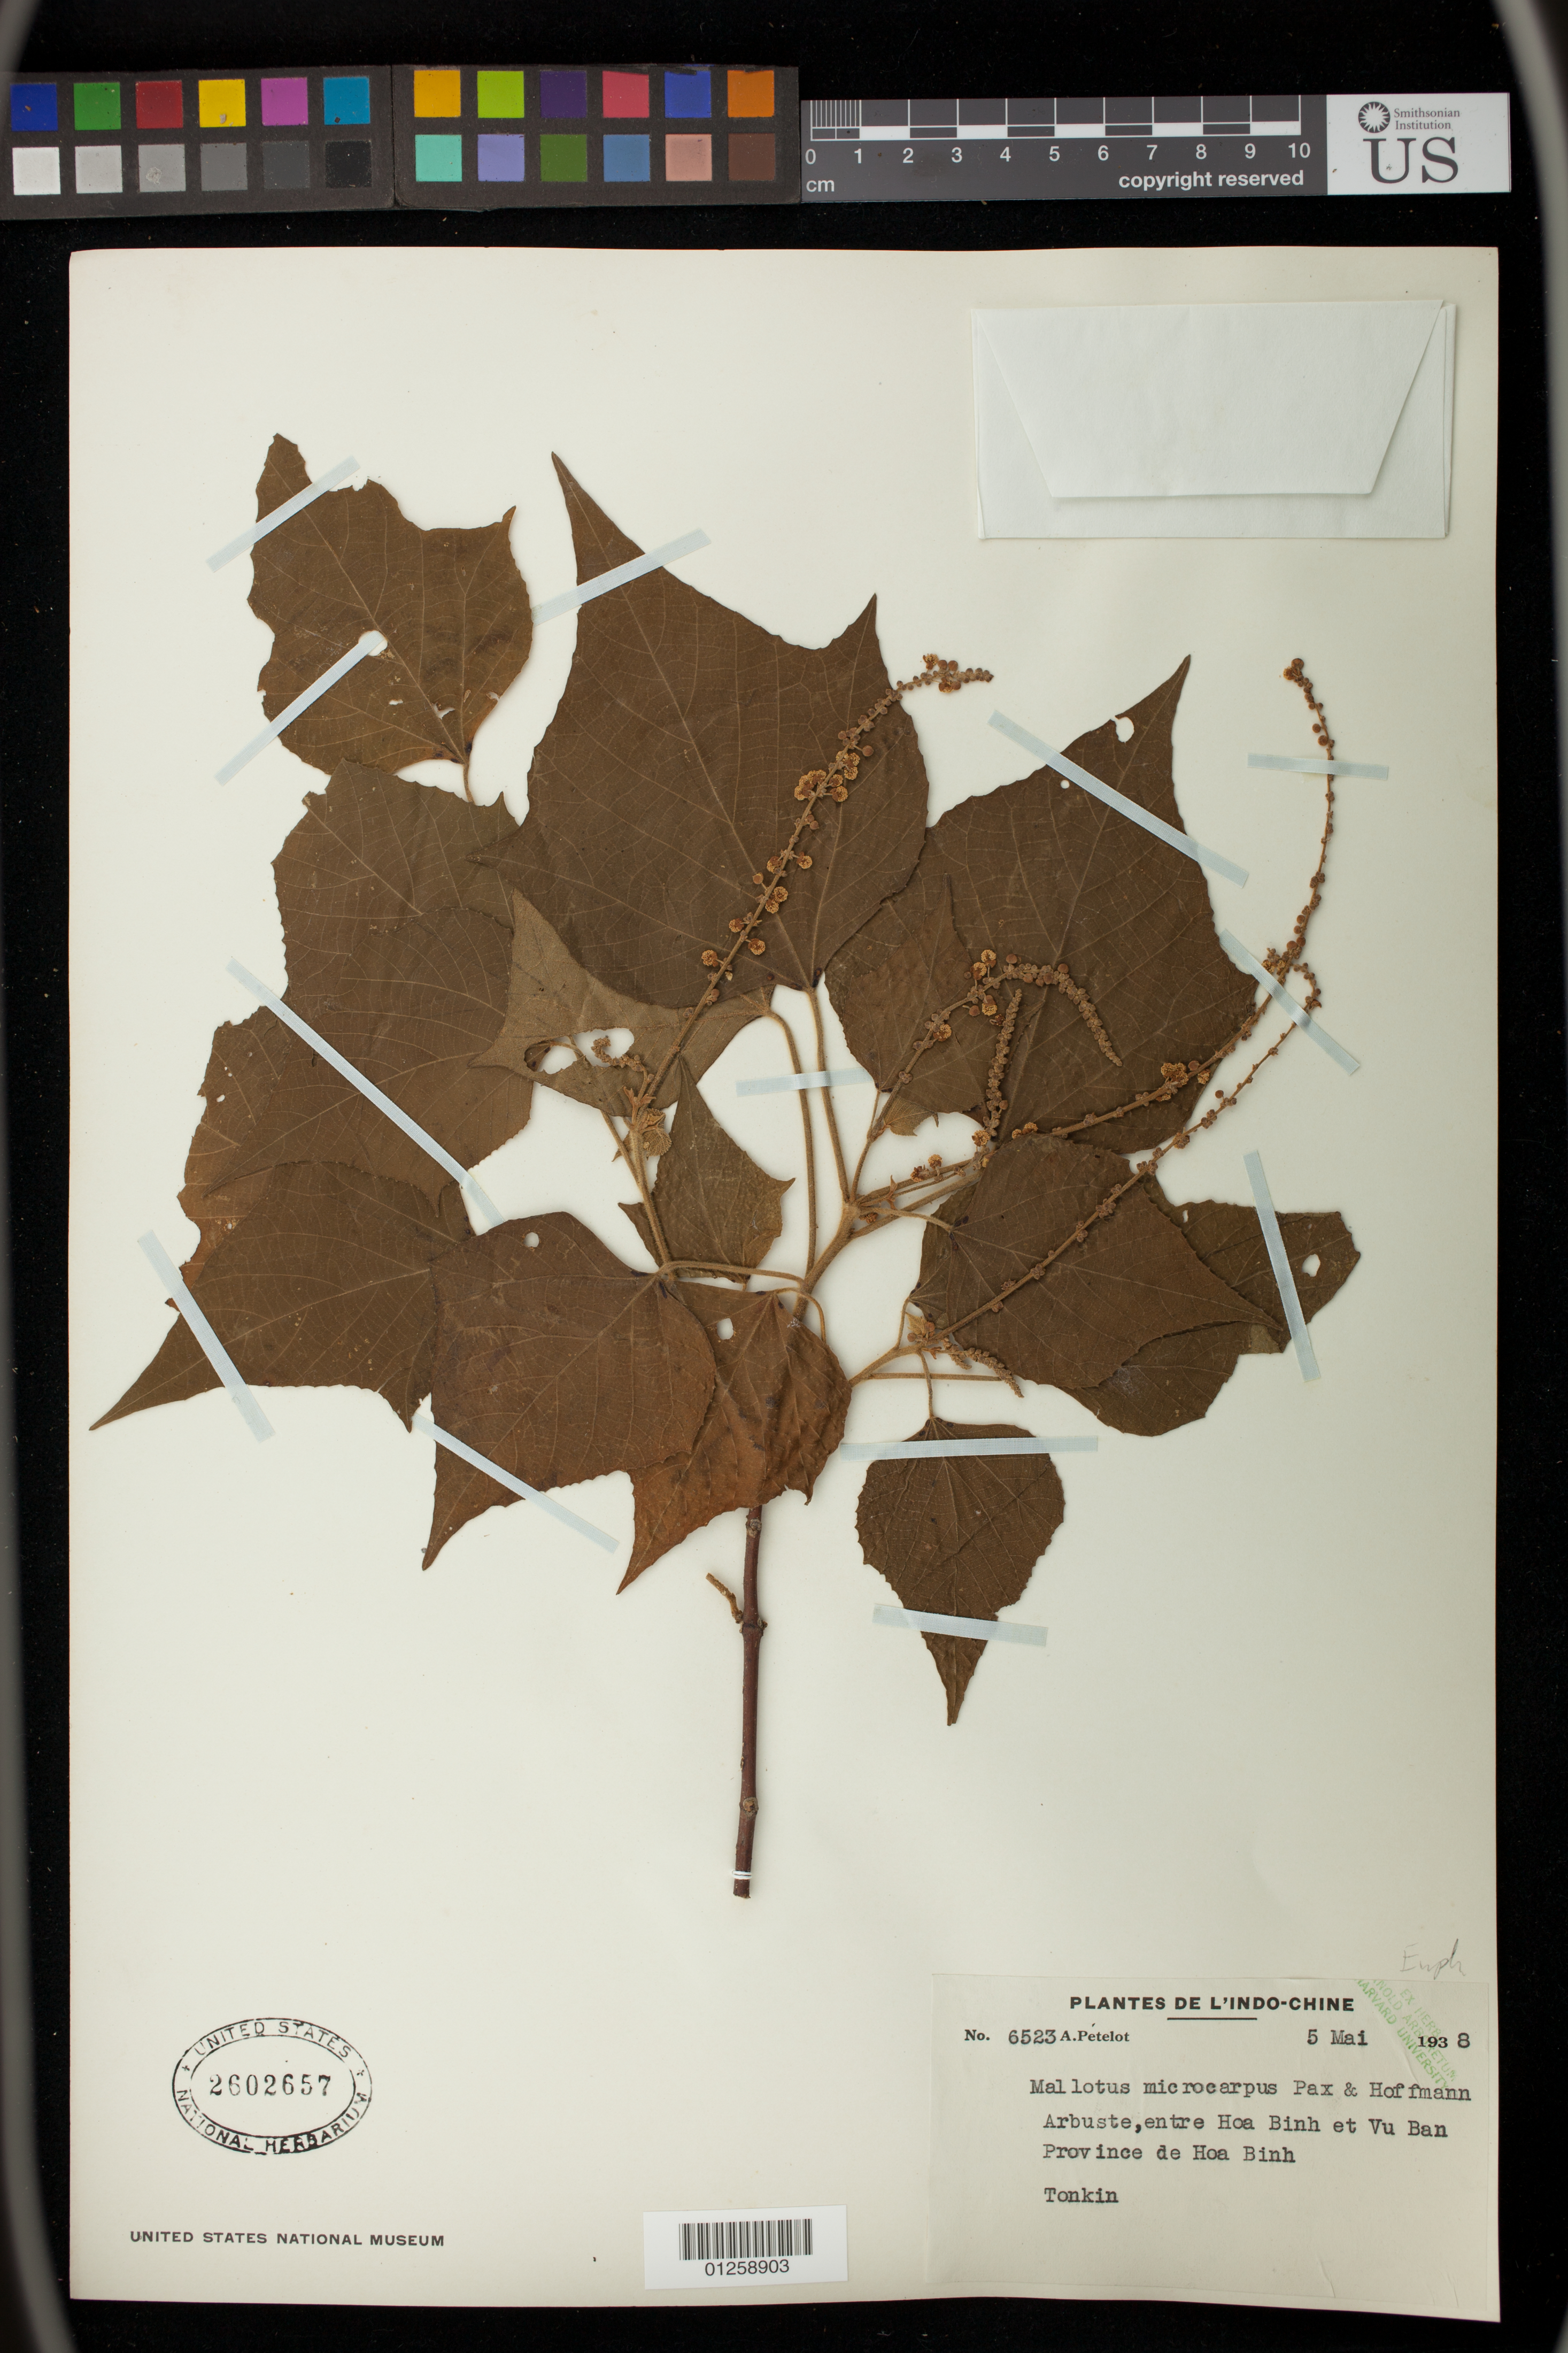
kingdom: Plantae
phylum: Tracheophyta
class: Magnoliopsida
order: Malpighiales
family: Euphorbiaceae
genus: Mallotus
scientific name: Mallotus microcarpus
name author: Pax & K. Hoffm.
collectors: A. Petelot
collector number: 6523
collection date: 1938-05-05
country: Vietnam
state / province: Hoa Binh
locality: Entre Hoa Binh et Vu Ban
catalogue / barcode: US 2602657